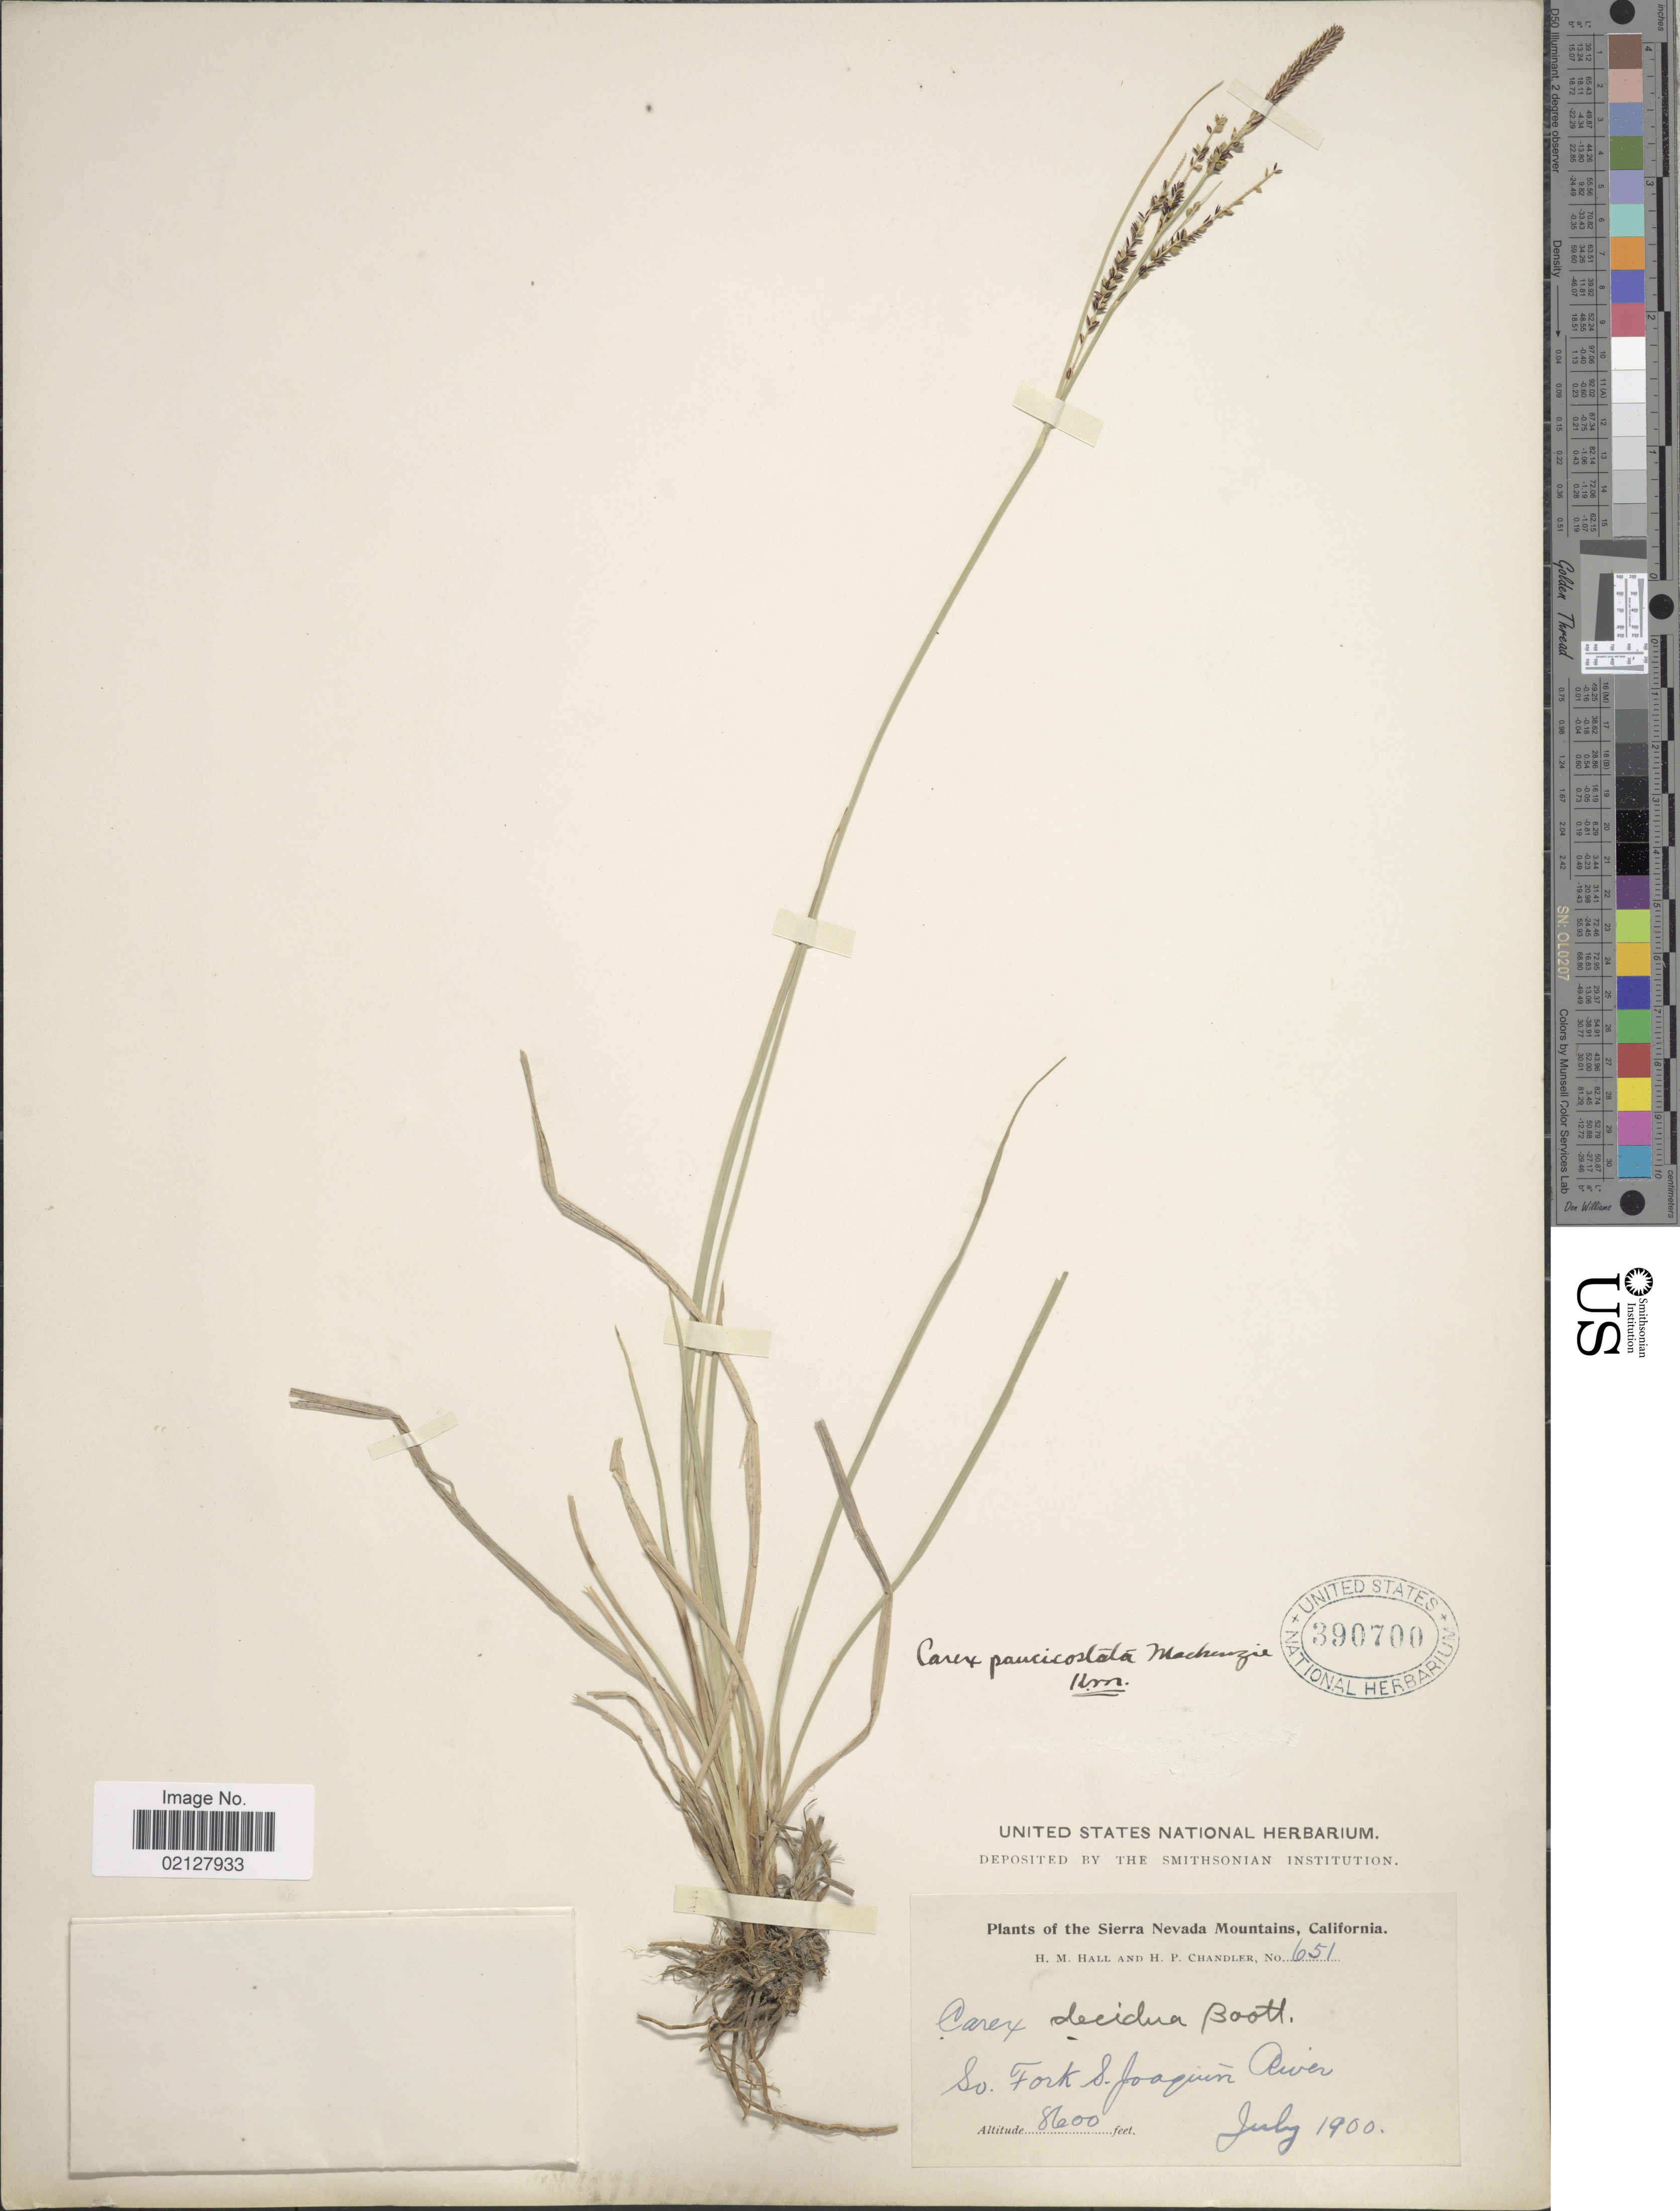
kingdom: Plantae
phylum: Tracheophyta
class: Liliopsida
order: Poales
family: Cyperaceae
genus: Carex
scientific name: Carex kelloggii var. impressa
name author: (L.H. Bailey) B.L. Wilson & Otting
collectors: H. M. Hall & H. Chandler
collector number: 651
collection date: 1900-07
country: United States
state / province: California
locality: Sierra Nevada Mountains. So. Fork S. Joaquin River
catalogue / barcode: US 390700